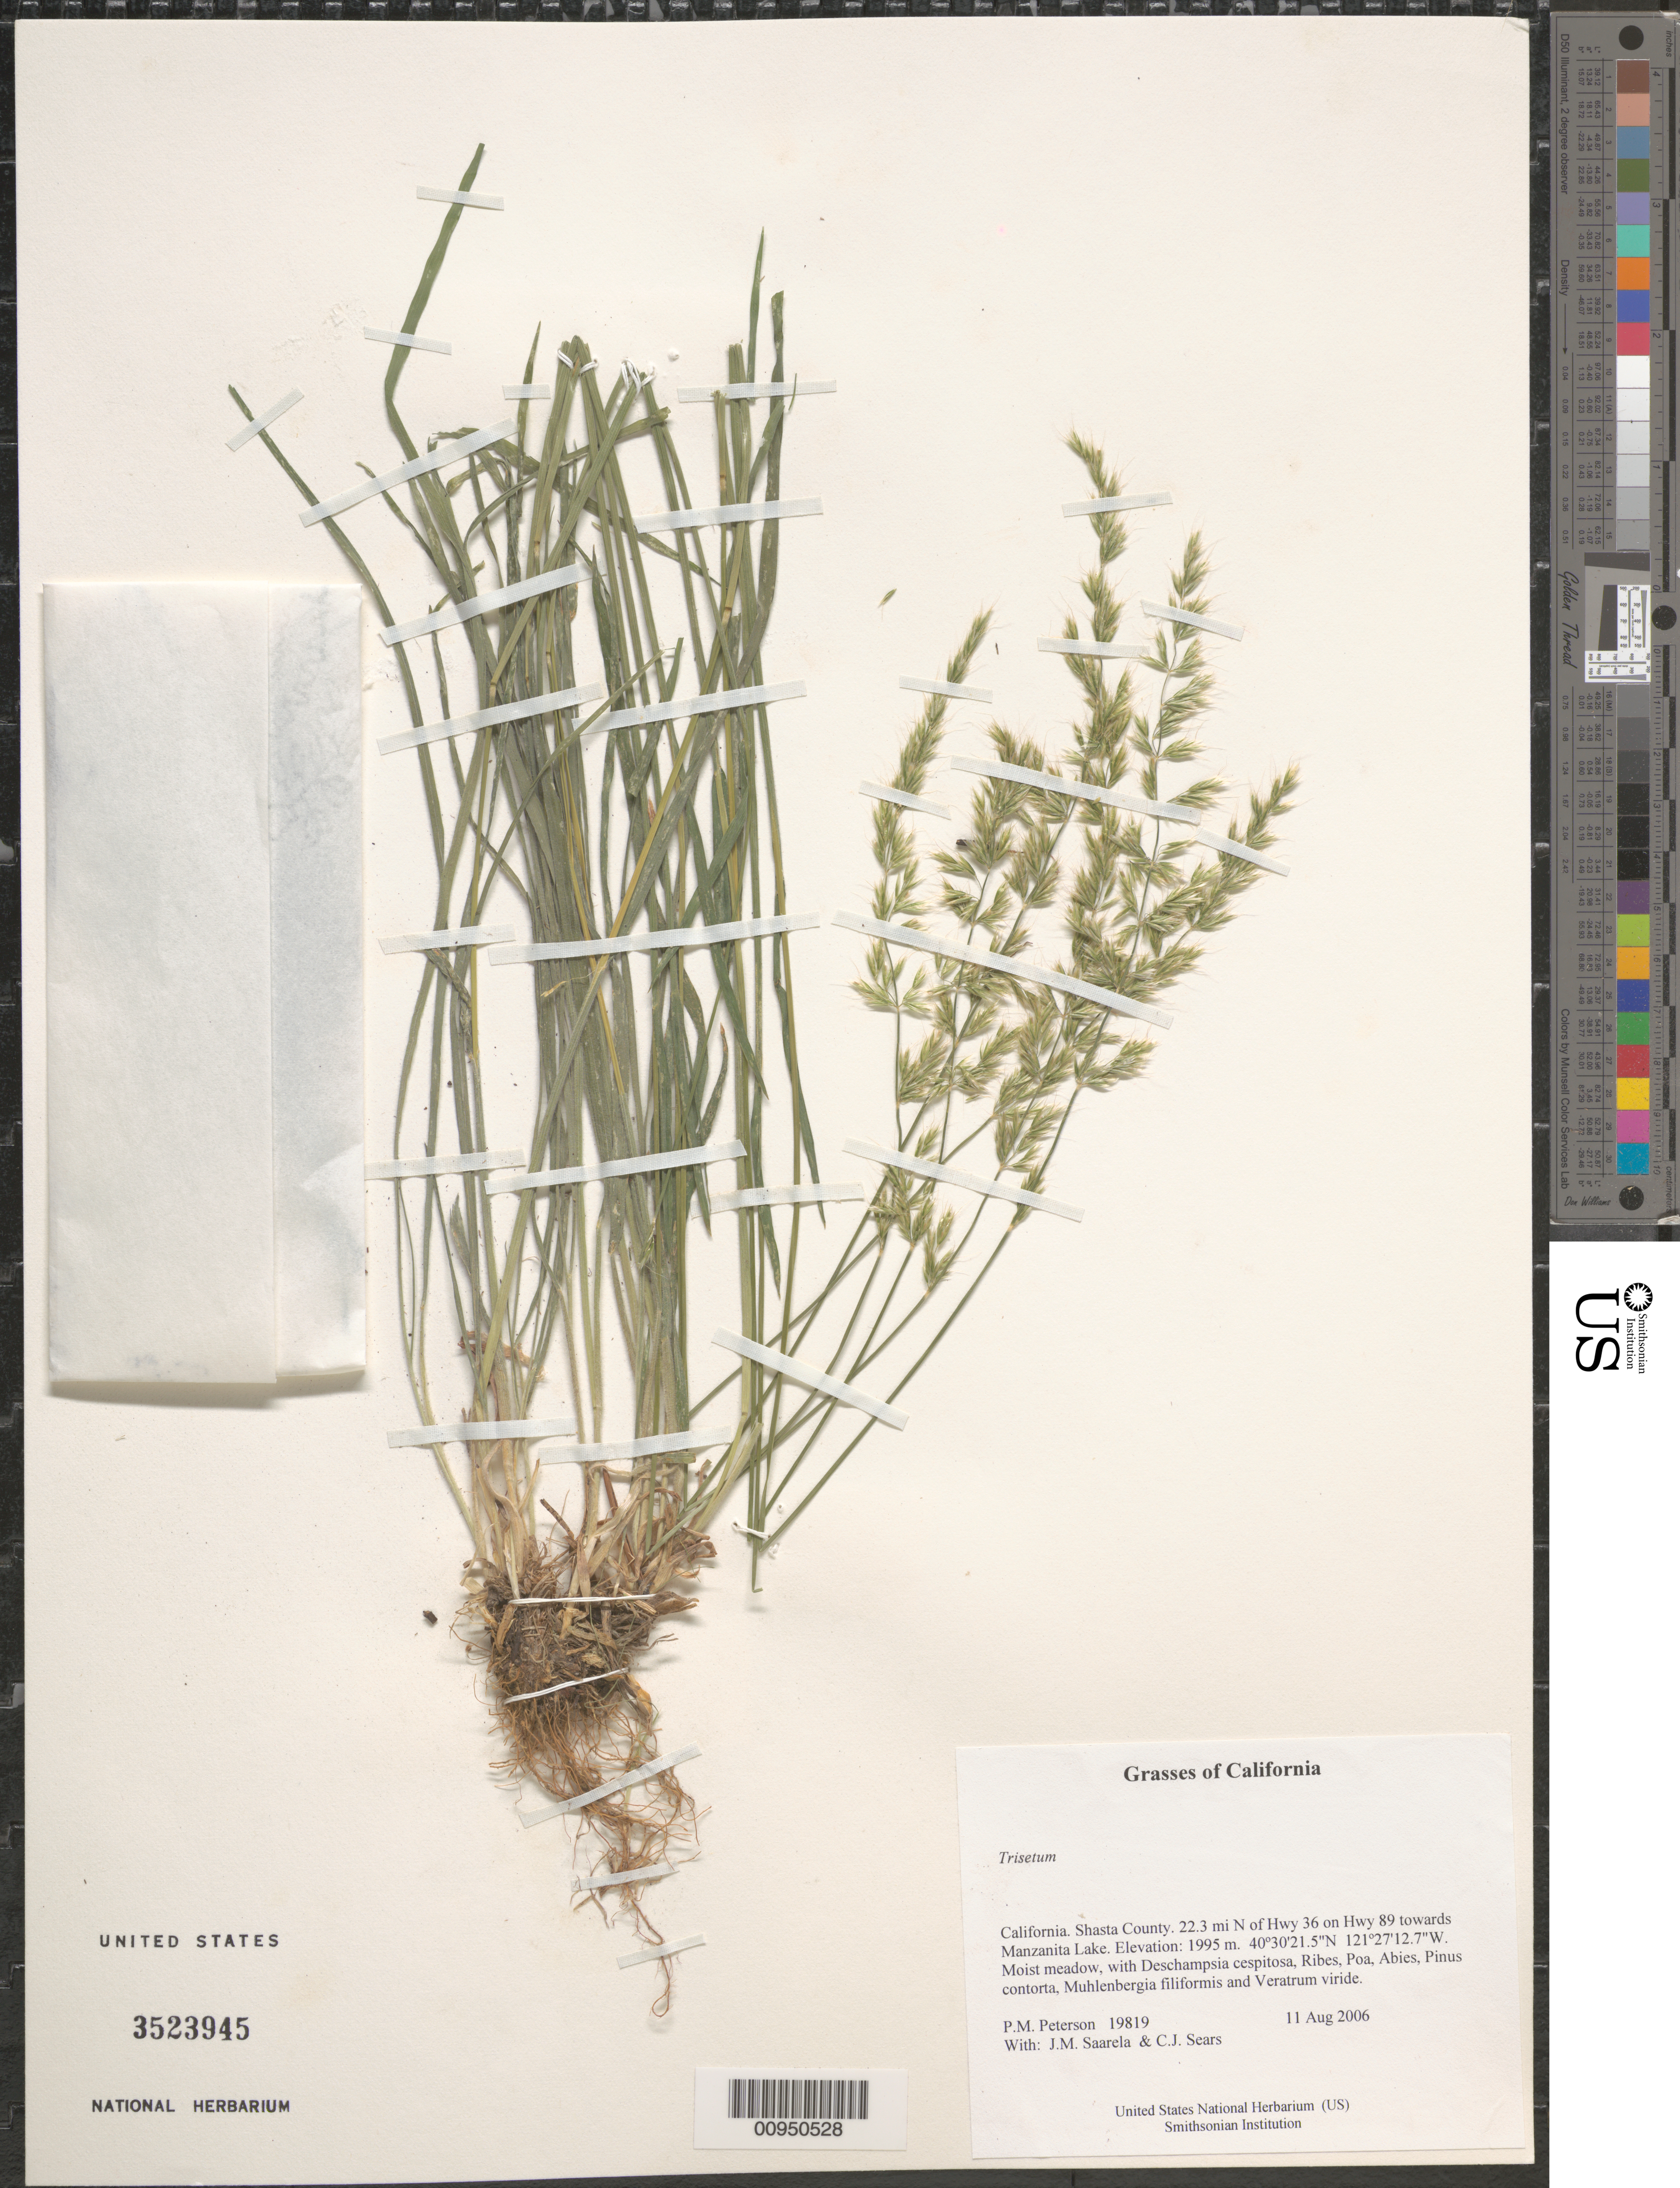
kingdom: Plantae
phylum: Tracheophyta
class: Liliopsida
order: Poales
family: Poaceae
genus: Trisetum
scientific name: Trisetum sp.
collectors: P. M. Peterson, J. Saarela & C. Sears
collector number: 19819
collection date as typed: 11 Aug 2006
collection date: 2006-08-11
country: United States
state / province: California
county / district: Shasta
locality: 22.3 mi N of Hwy 36 on Hwy 89 towards Manzanita Lake.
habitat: Moist meadow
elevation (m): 1995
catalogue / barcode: US 3253945